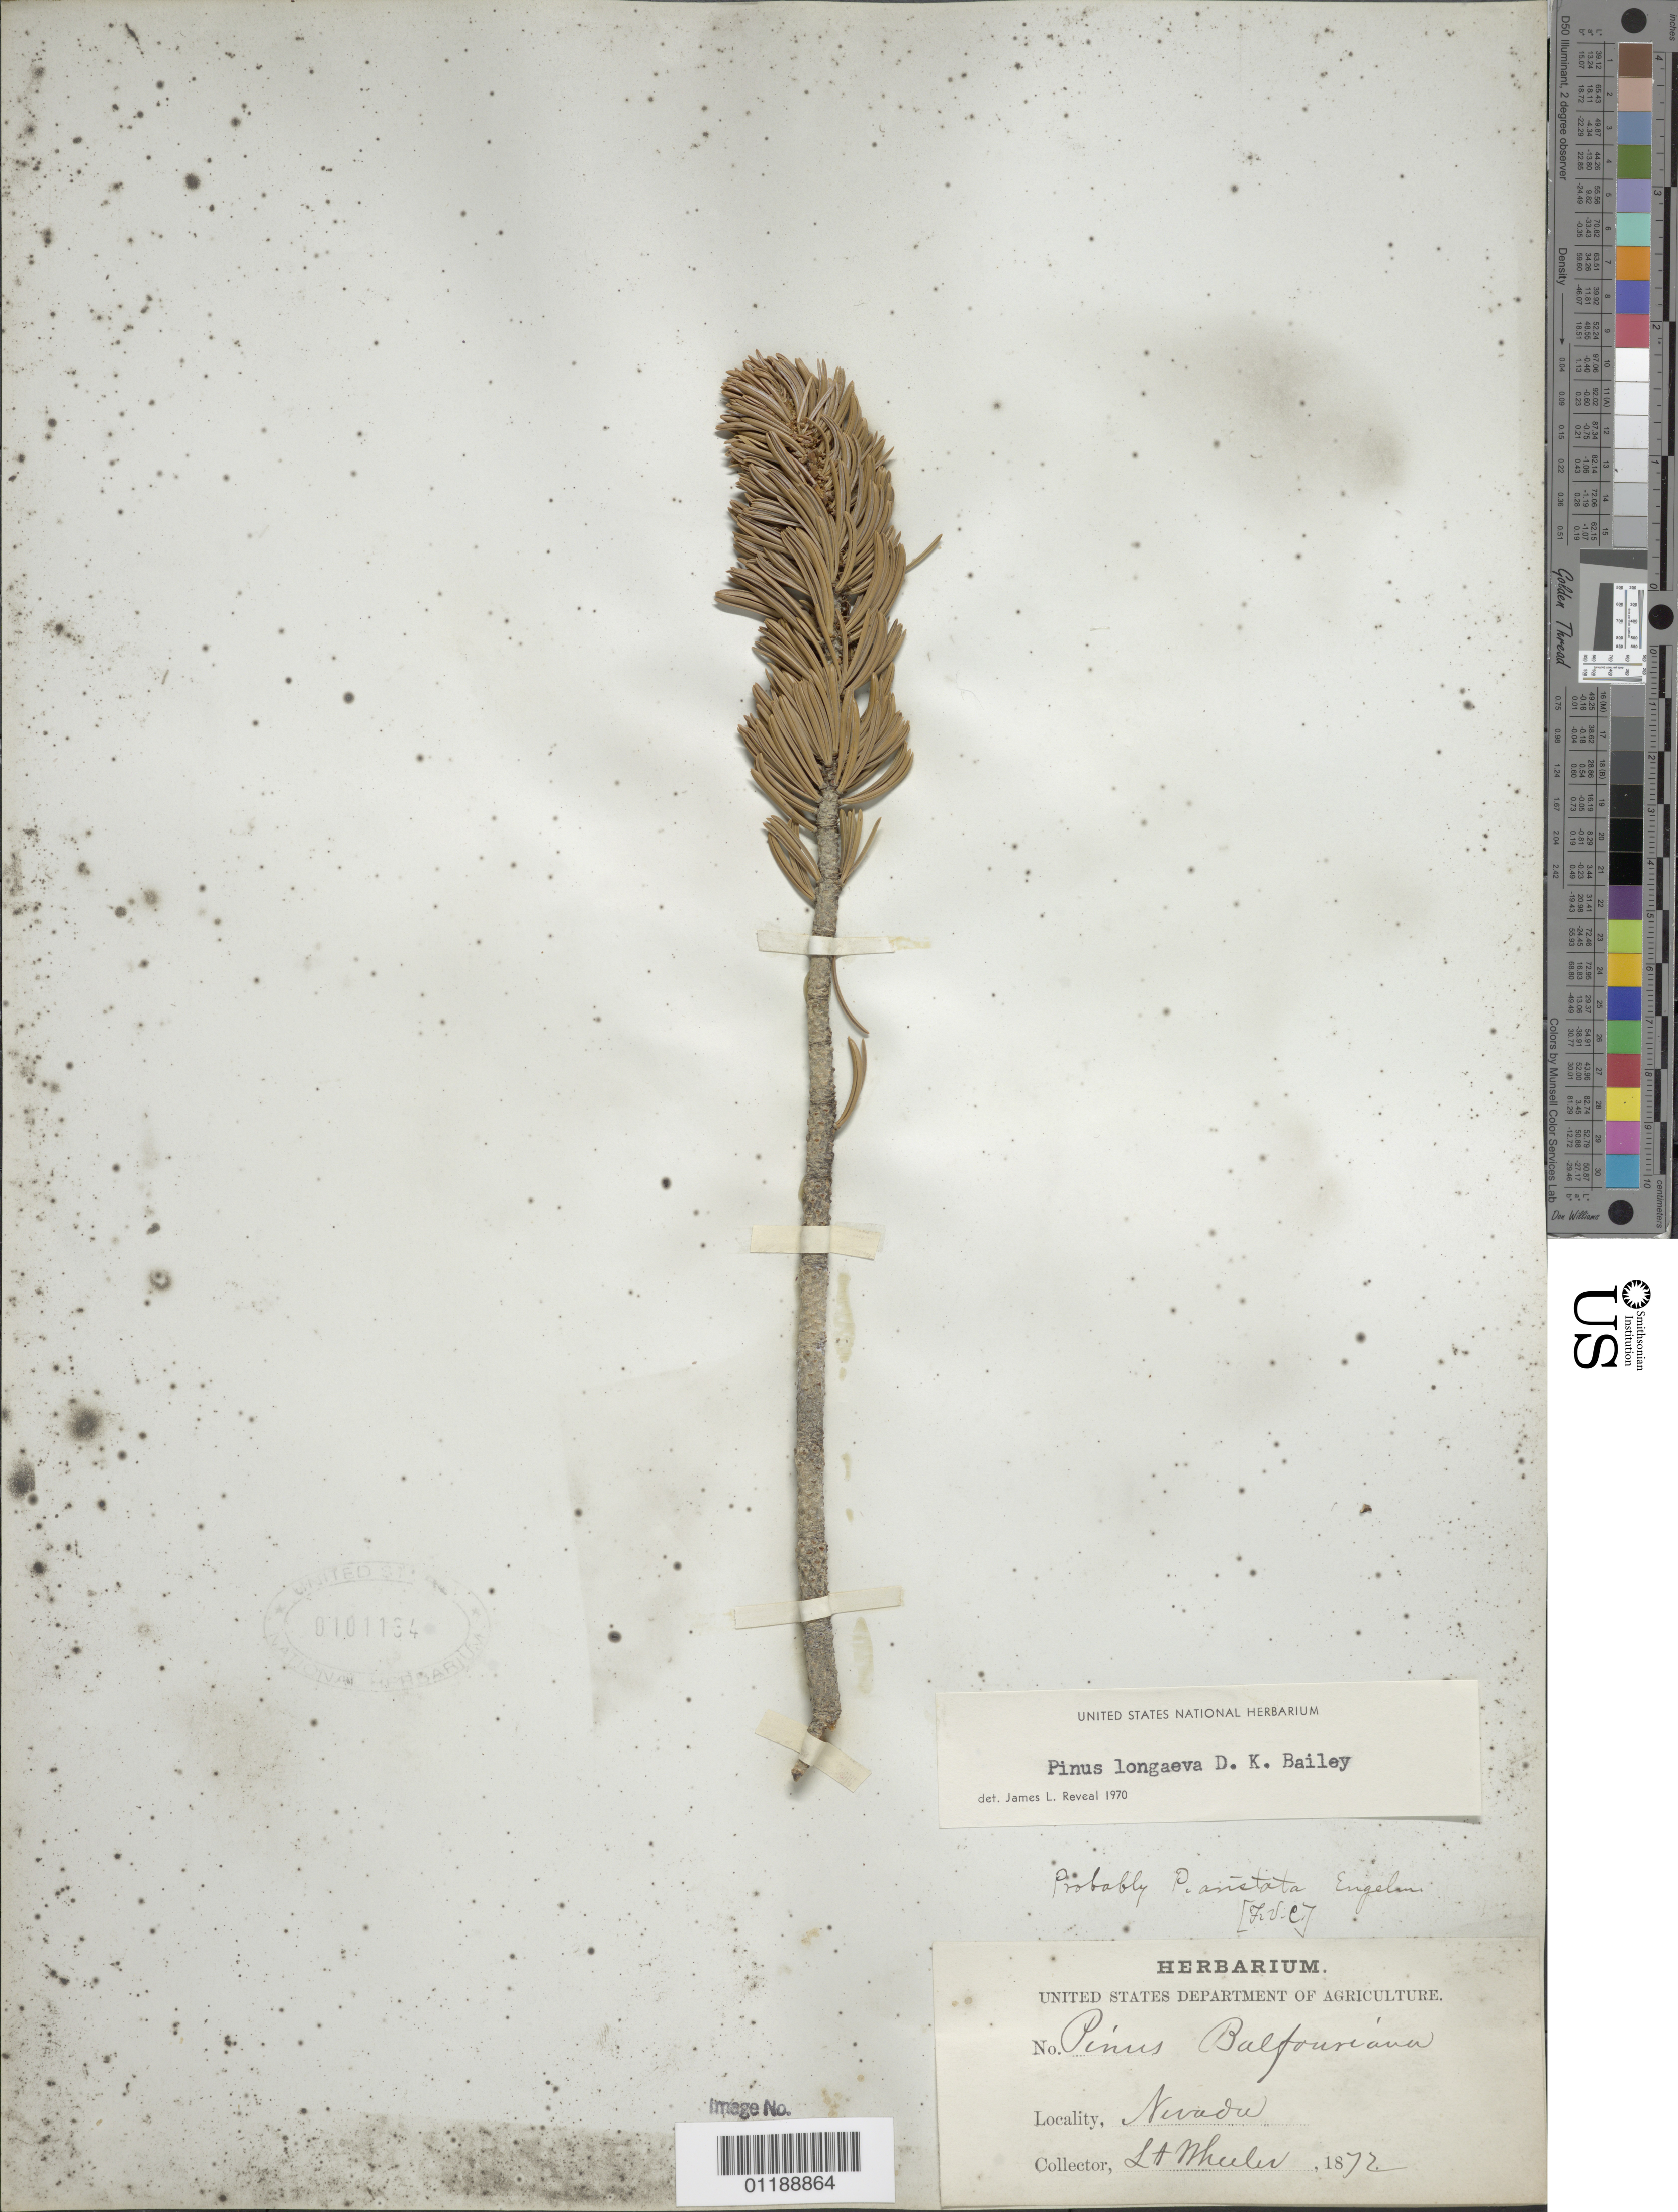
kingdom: Plantae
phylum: Tracheophyta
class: Pinopsida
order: Pinales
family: Pinaceae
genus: Pinus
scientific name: Pinus longaeva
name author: D.K. Bailey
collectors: -- Wheeler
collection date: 1872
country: United States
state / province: Nevada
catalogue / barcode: US 101134